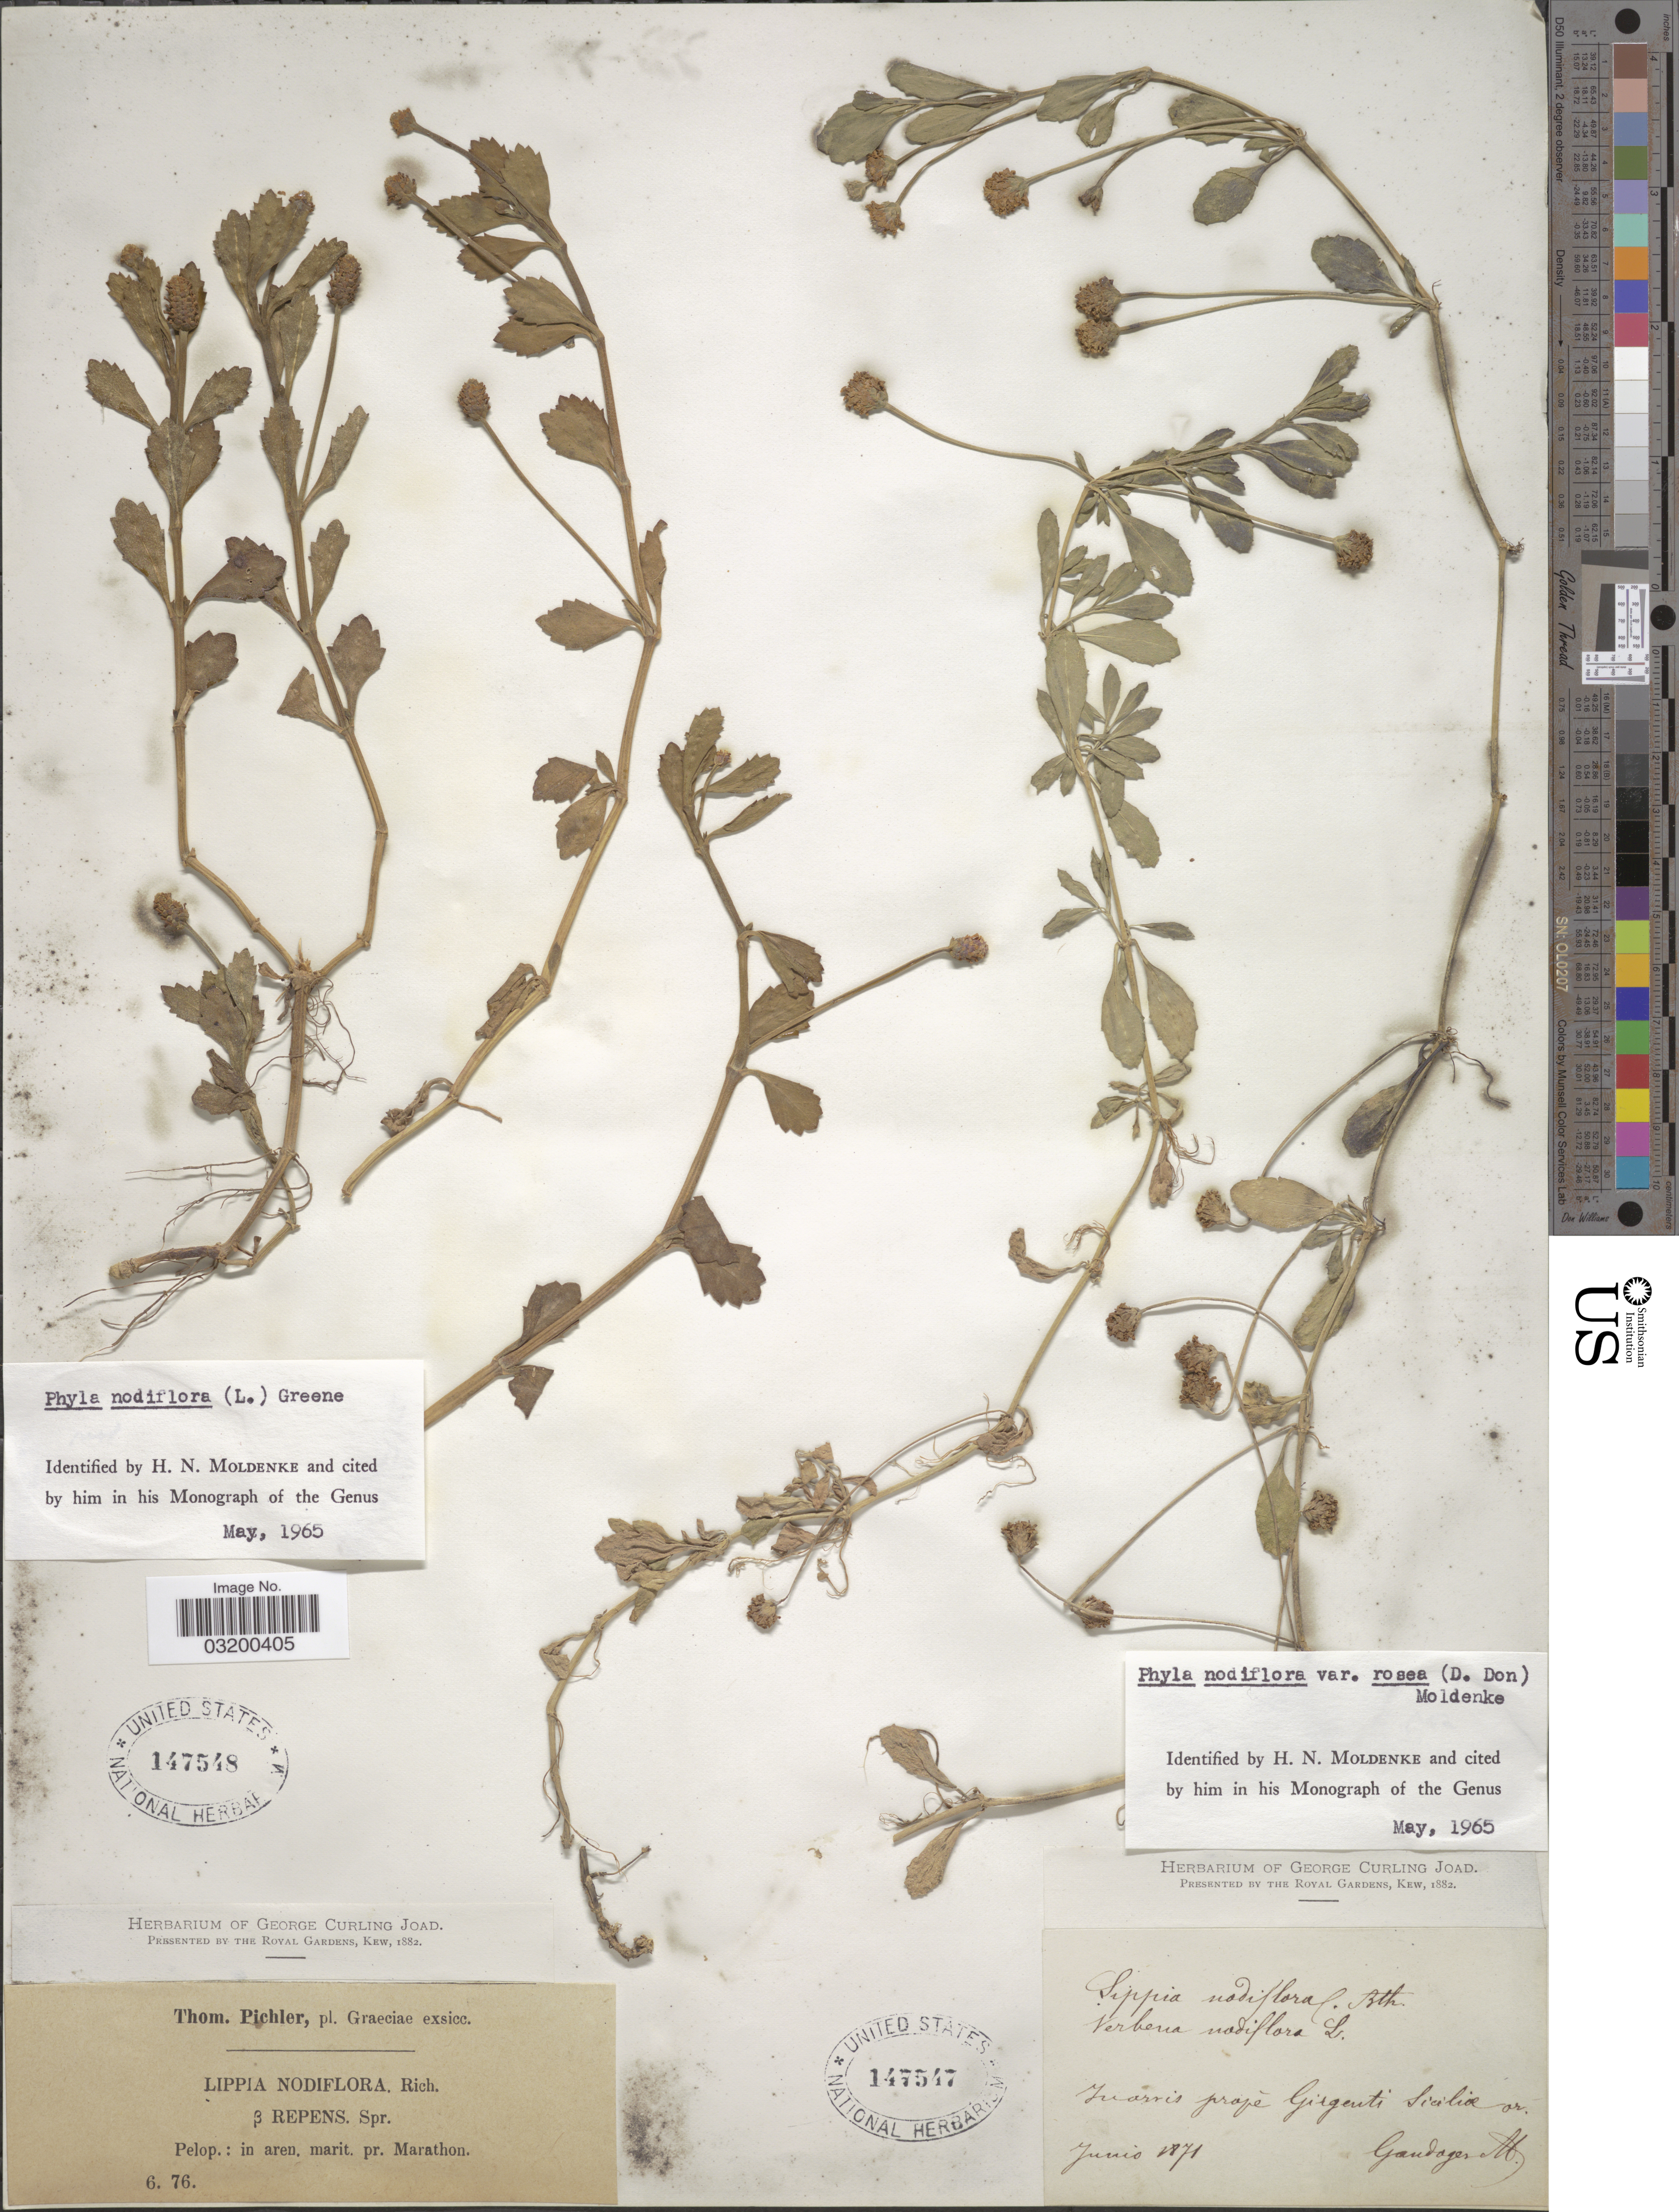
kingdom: Plantae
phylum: Tracheophyta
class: Magnoliopsida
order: Lamiales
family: Verbenaceae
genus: Phyla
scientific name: Phyla nodiflora var. rosea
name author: (D. Don) Moldenke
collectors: M. Gandoger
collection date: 1871-06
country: Italy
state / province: Siciliana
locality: Juarris [interpreted] propé Girgenti Siciliæ or.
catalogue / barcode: US 147547-2